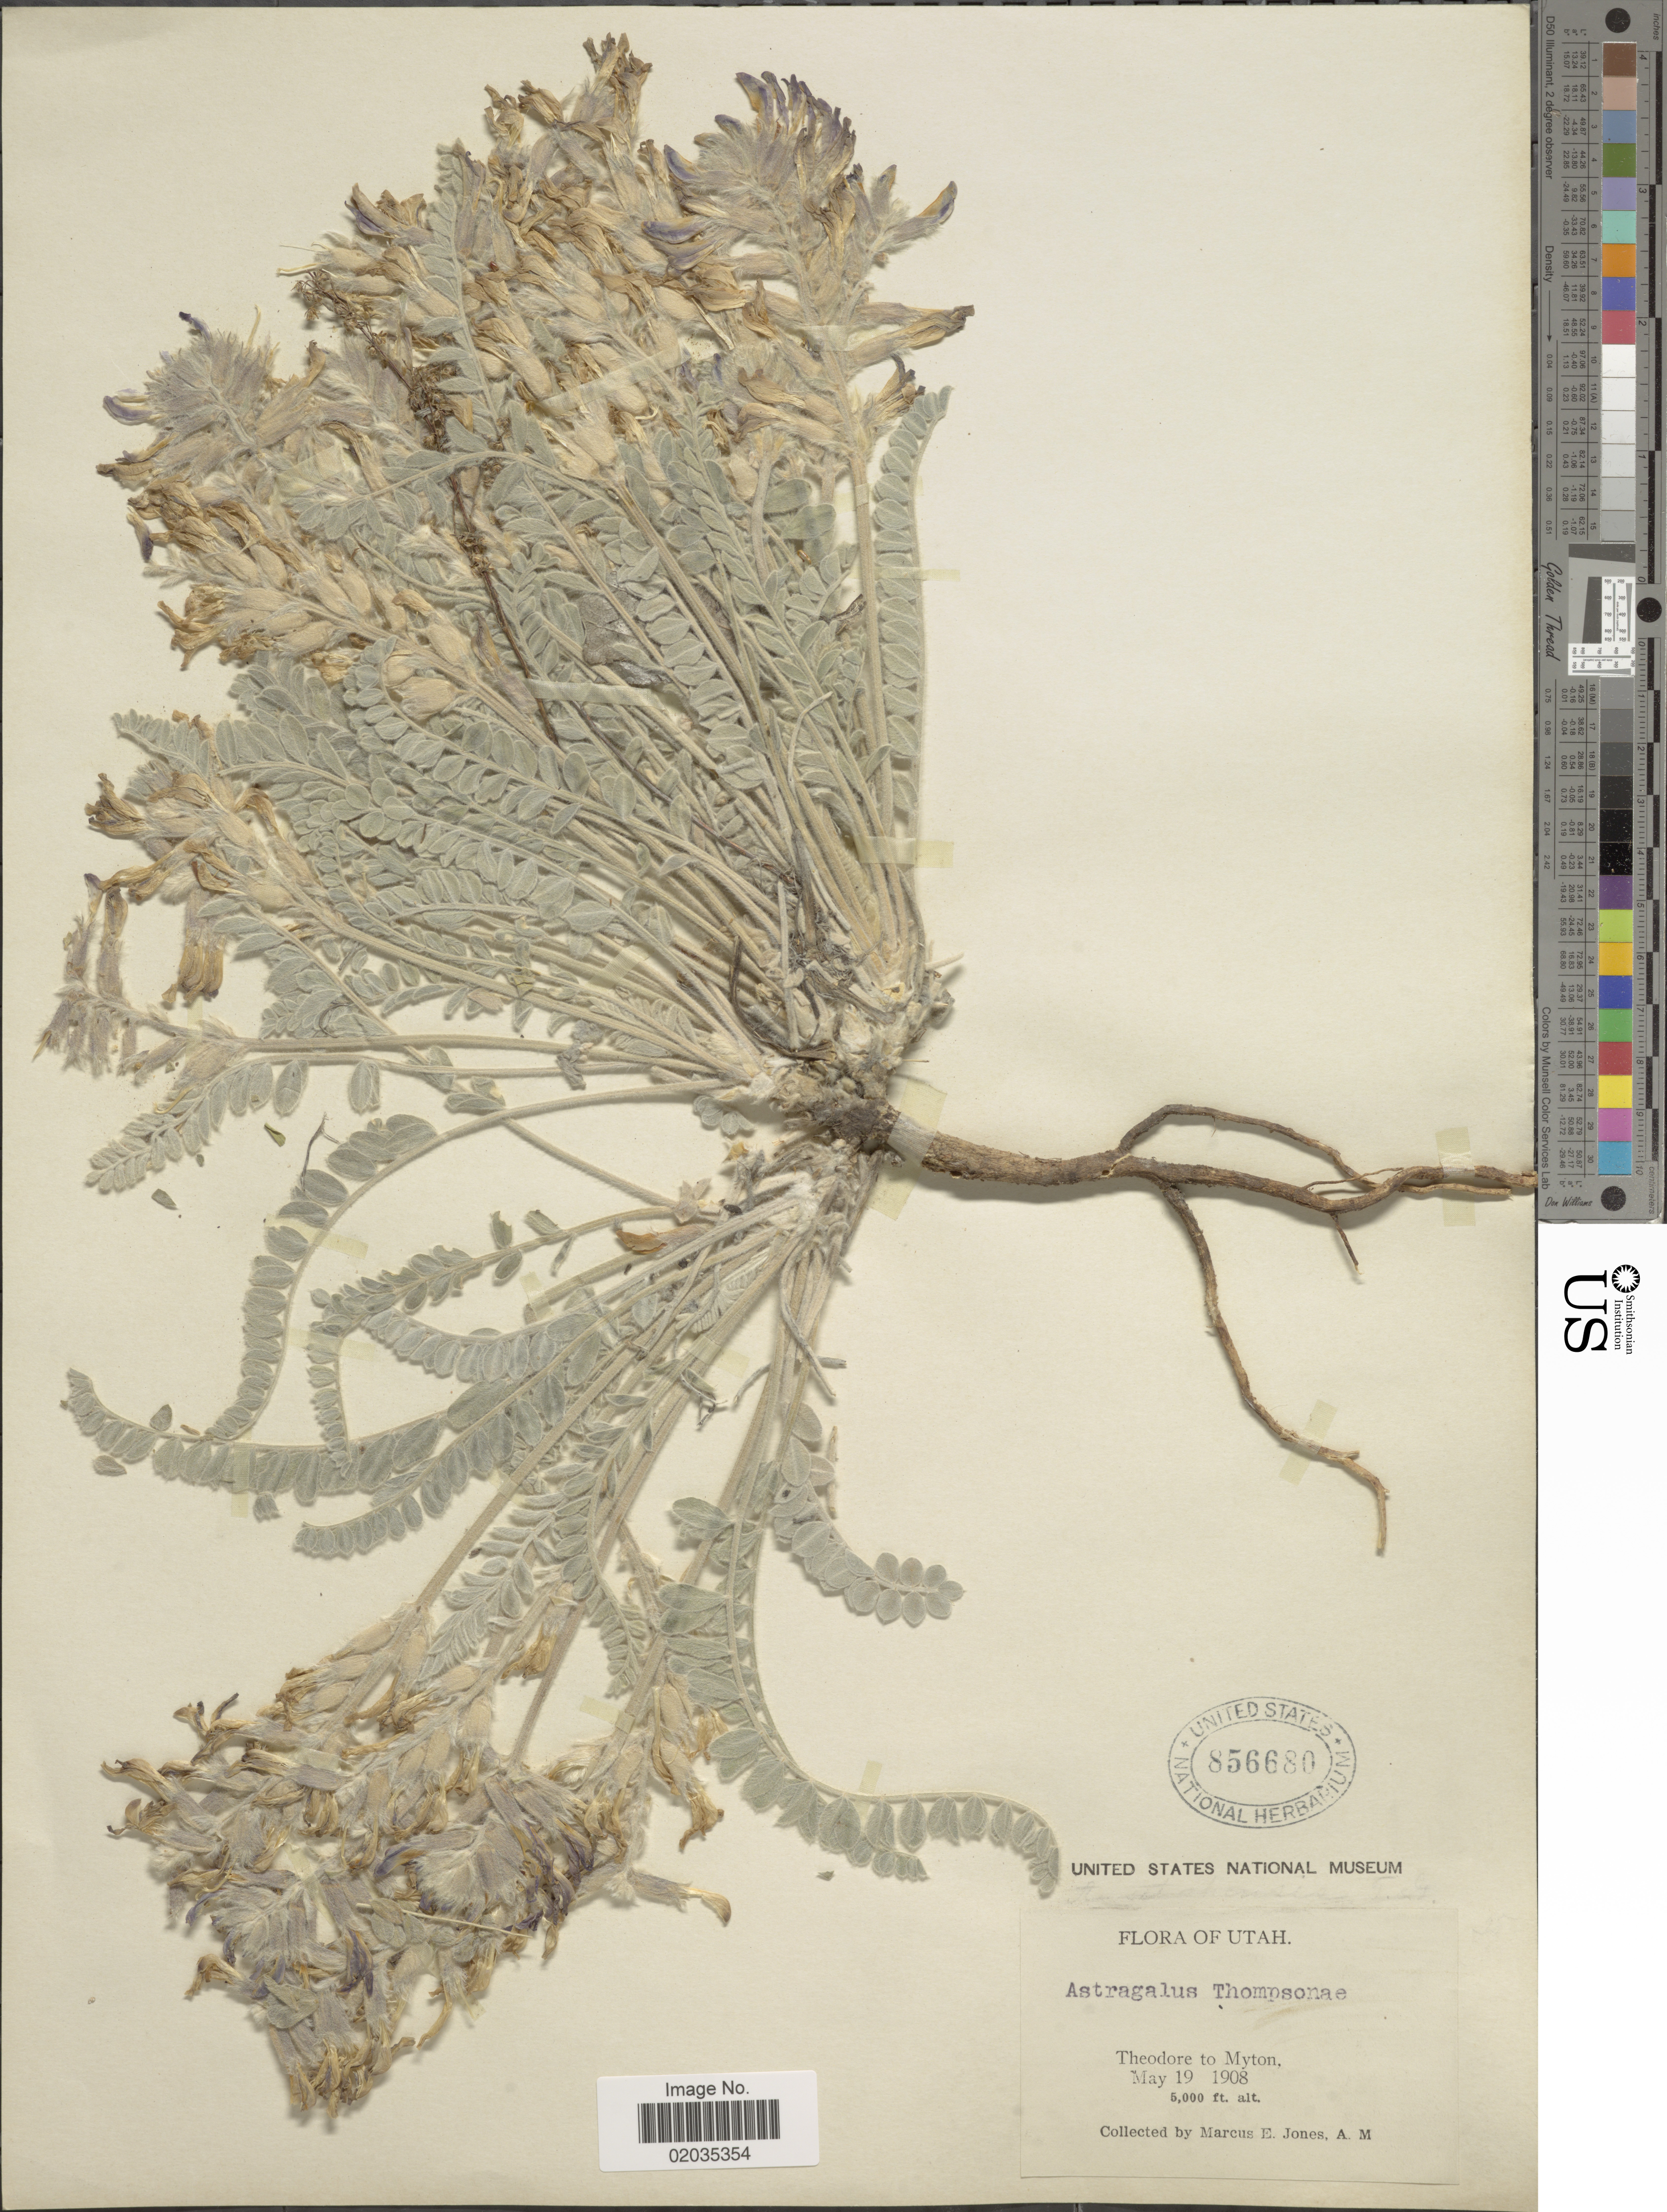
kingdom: Plantae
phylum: Tracheophyta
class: Magnoliopsida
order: Fabales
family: Fabaceae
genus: Astragalus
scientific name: Astragalus thompsonae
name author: S. Watson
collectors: M. E. Jones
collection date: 1908-05-19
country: United States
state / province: Utah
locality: Theodore to Myton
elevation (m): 1524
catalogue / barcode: US 856680